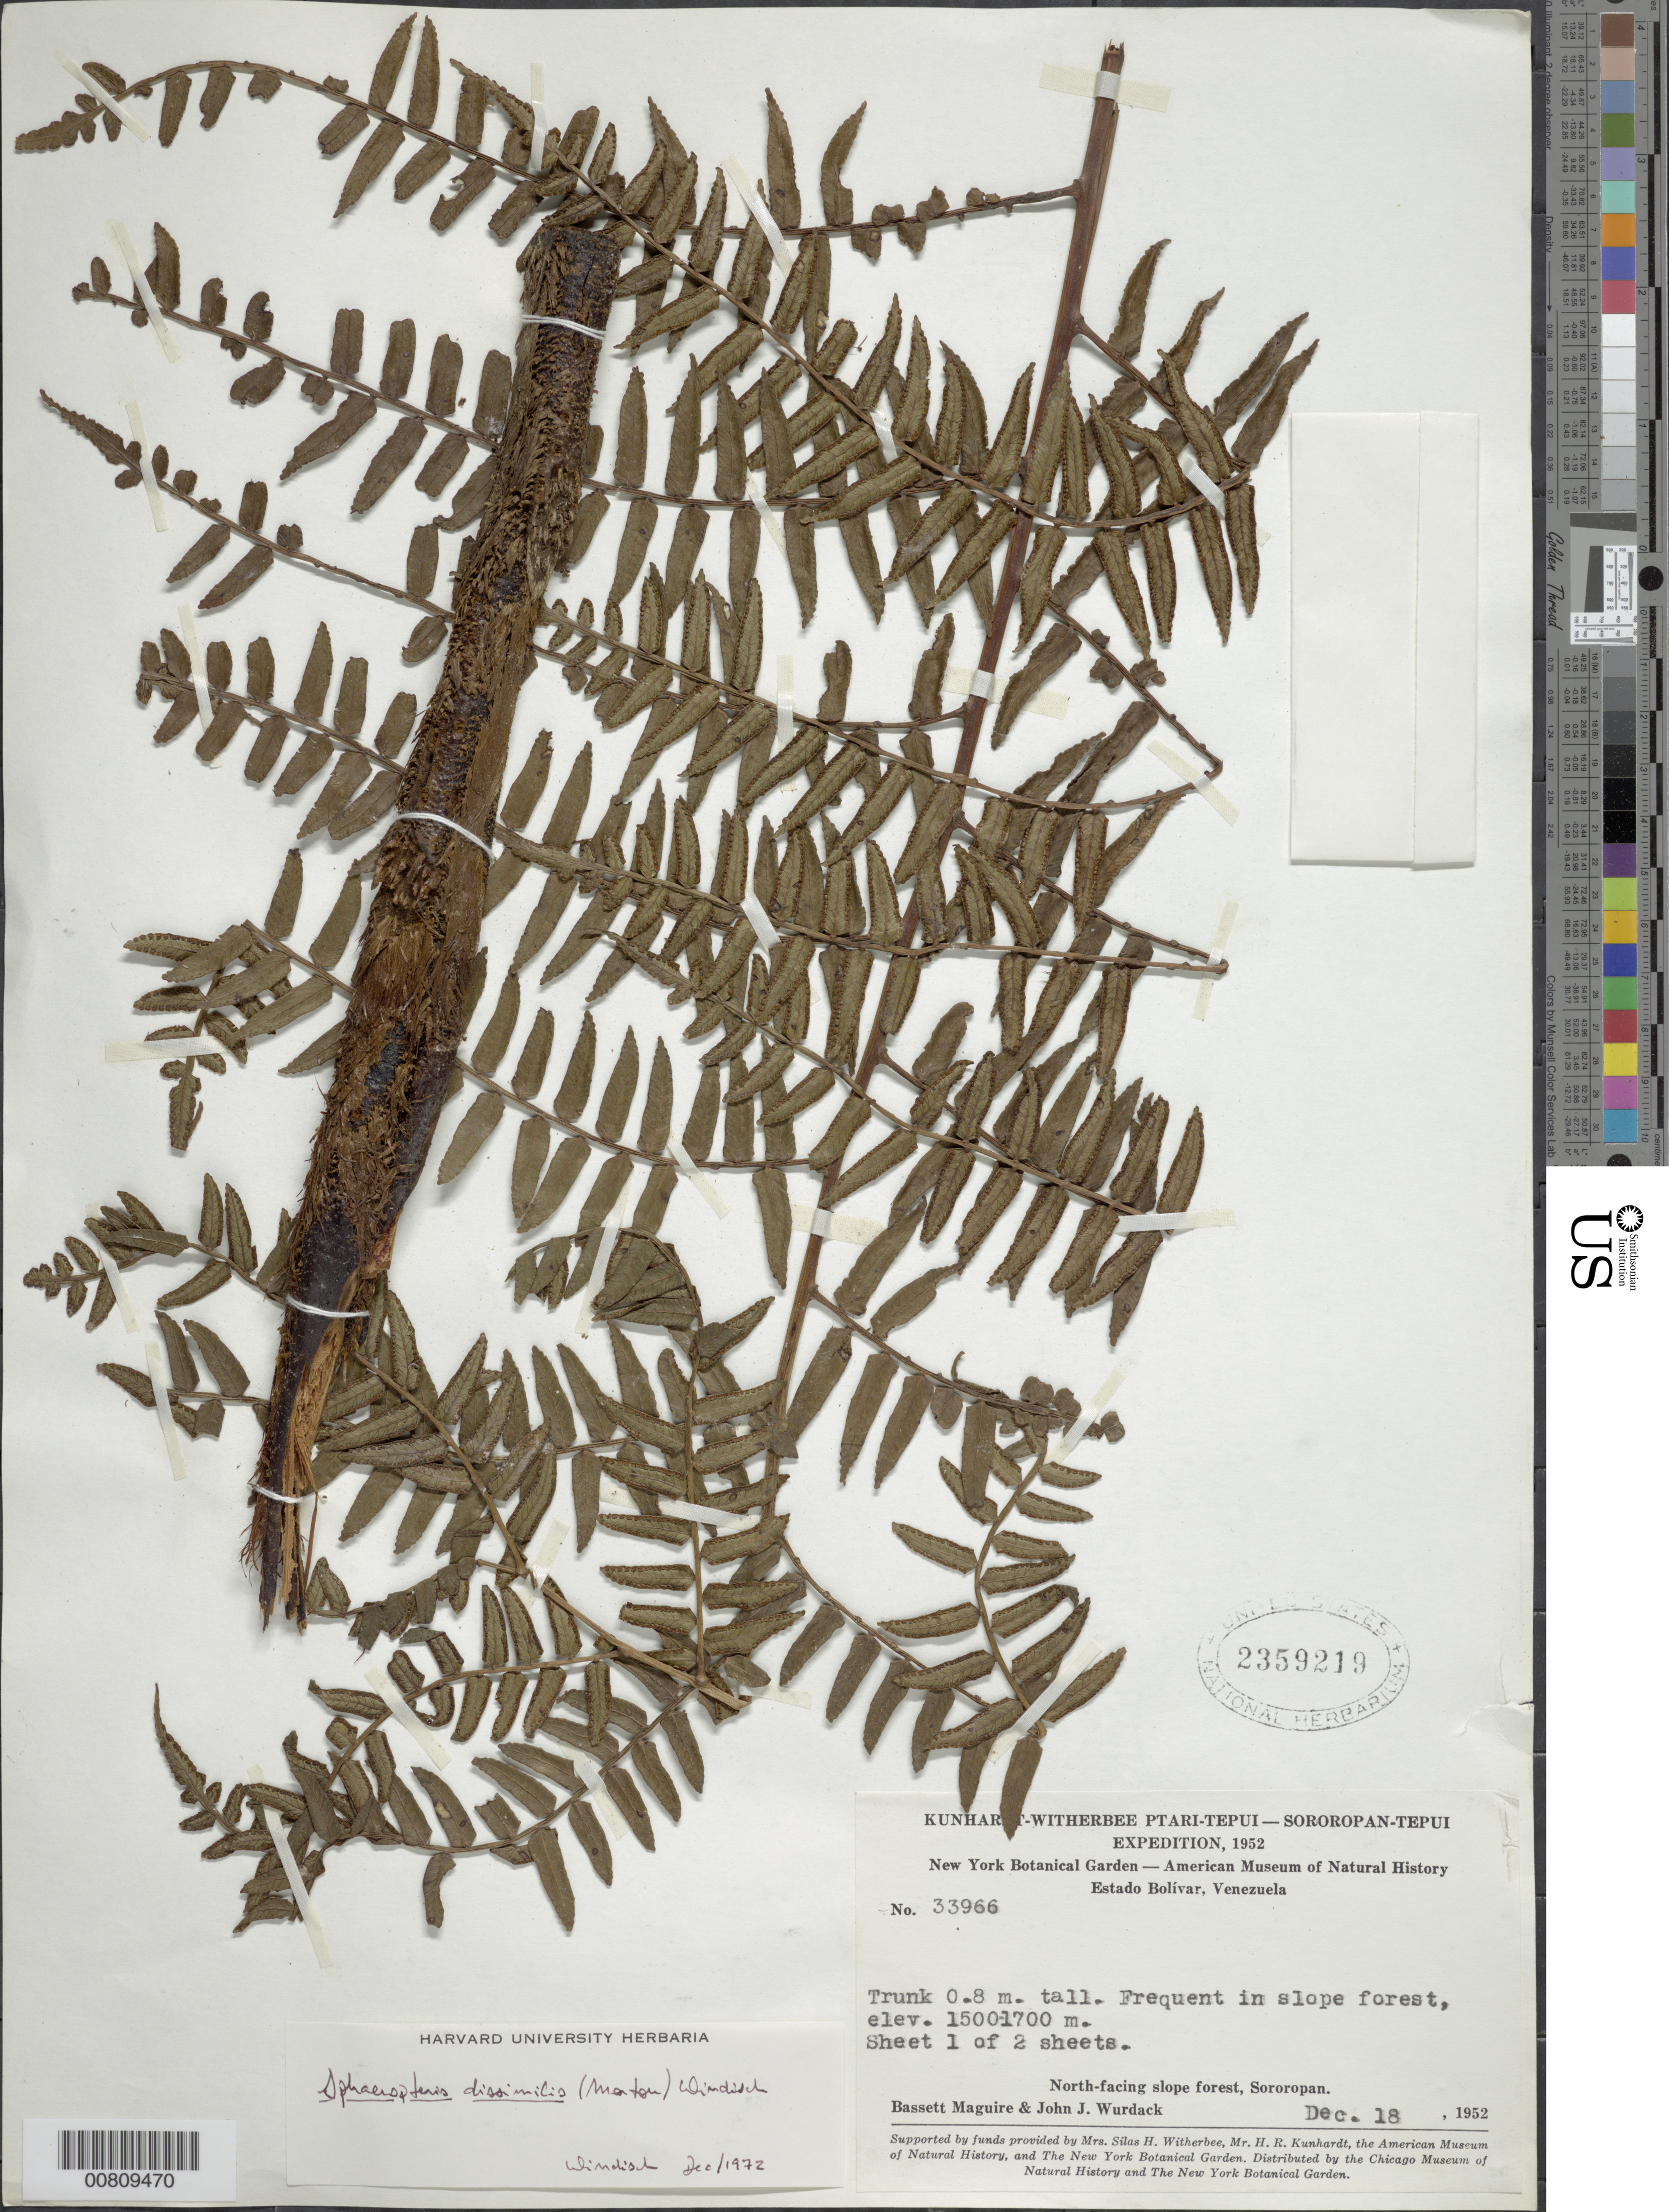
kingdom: Plantae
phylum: Tracheophyta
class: Polypodiopsida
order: Cyatheales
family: Cyatheaceae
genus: Cyathea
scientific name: Cyathea dissimilis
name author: (C.V. Morton) Stolze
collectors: B. Maguire & J. J. Wurdack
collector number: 33966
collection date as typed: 18-Dec-52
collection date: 1952-12-18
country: Venezuela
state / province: Bolívar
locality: Sororopán-tepuí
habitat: North-facing slope forest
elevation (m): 1500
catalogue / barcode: US 2359219